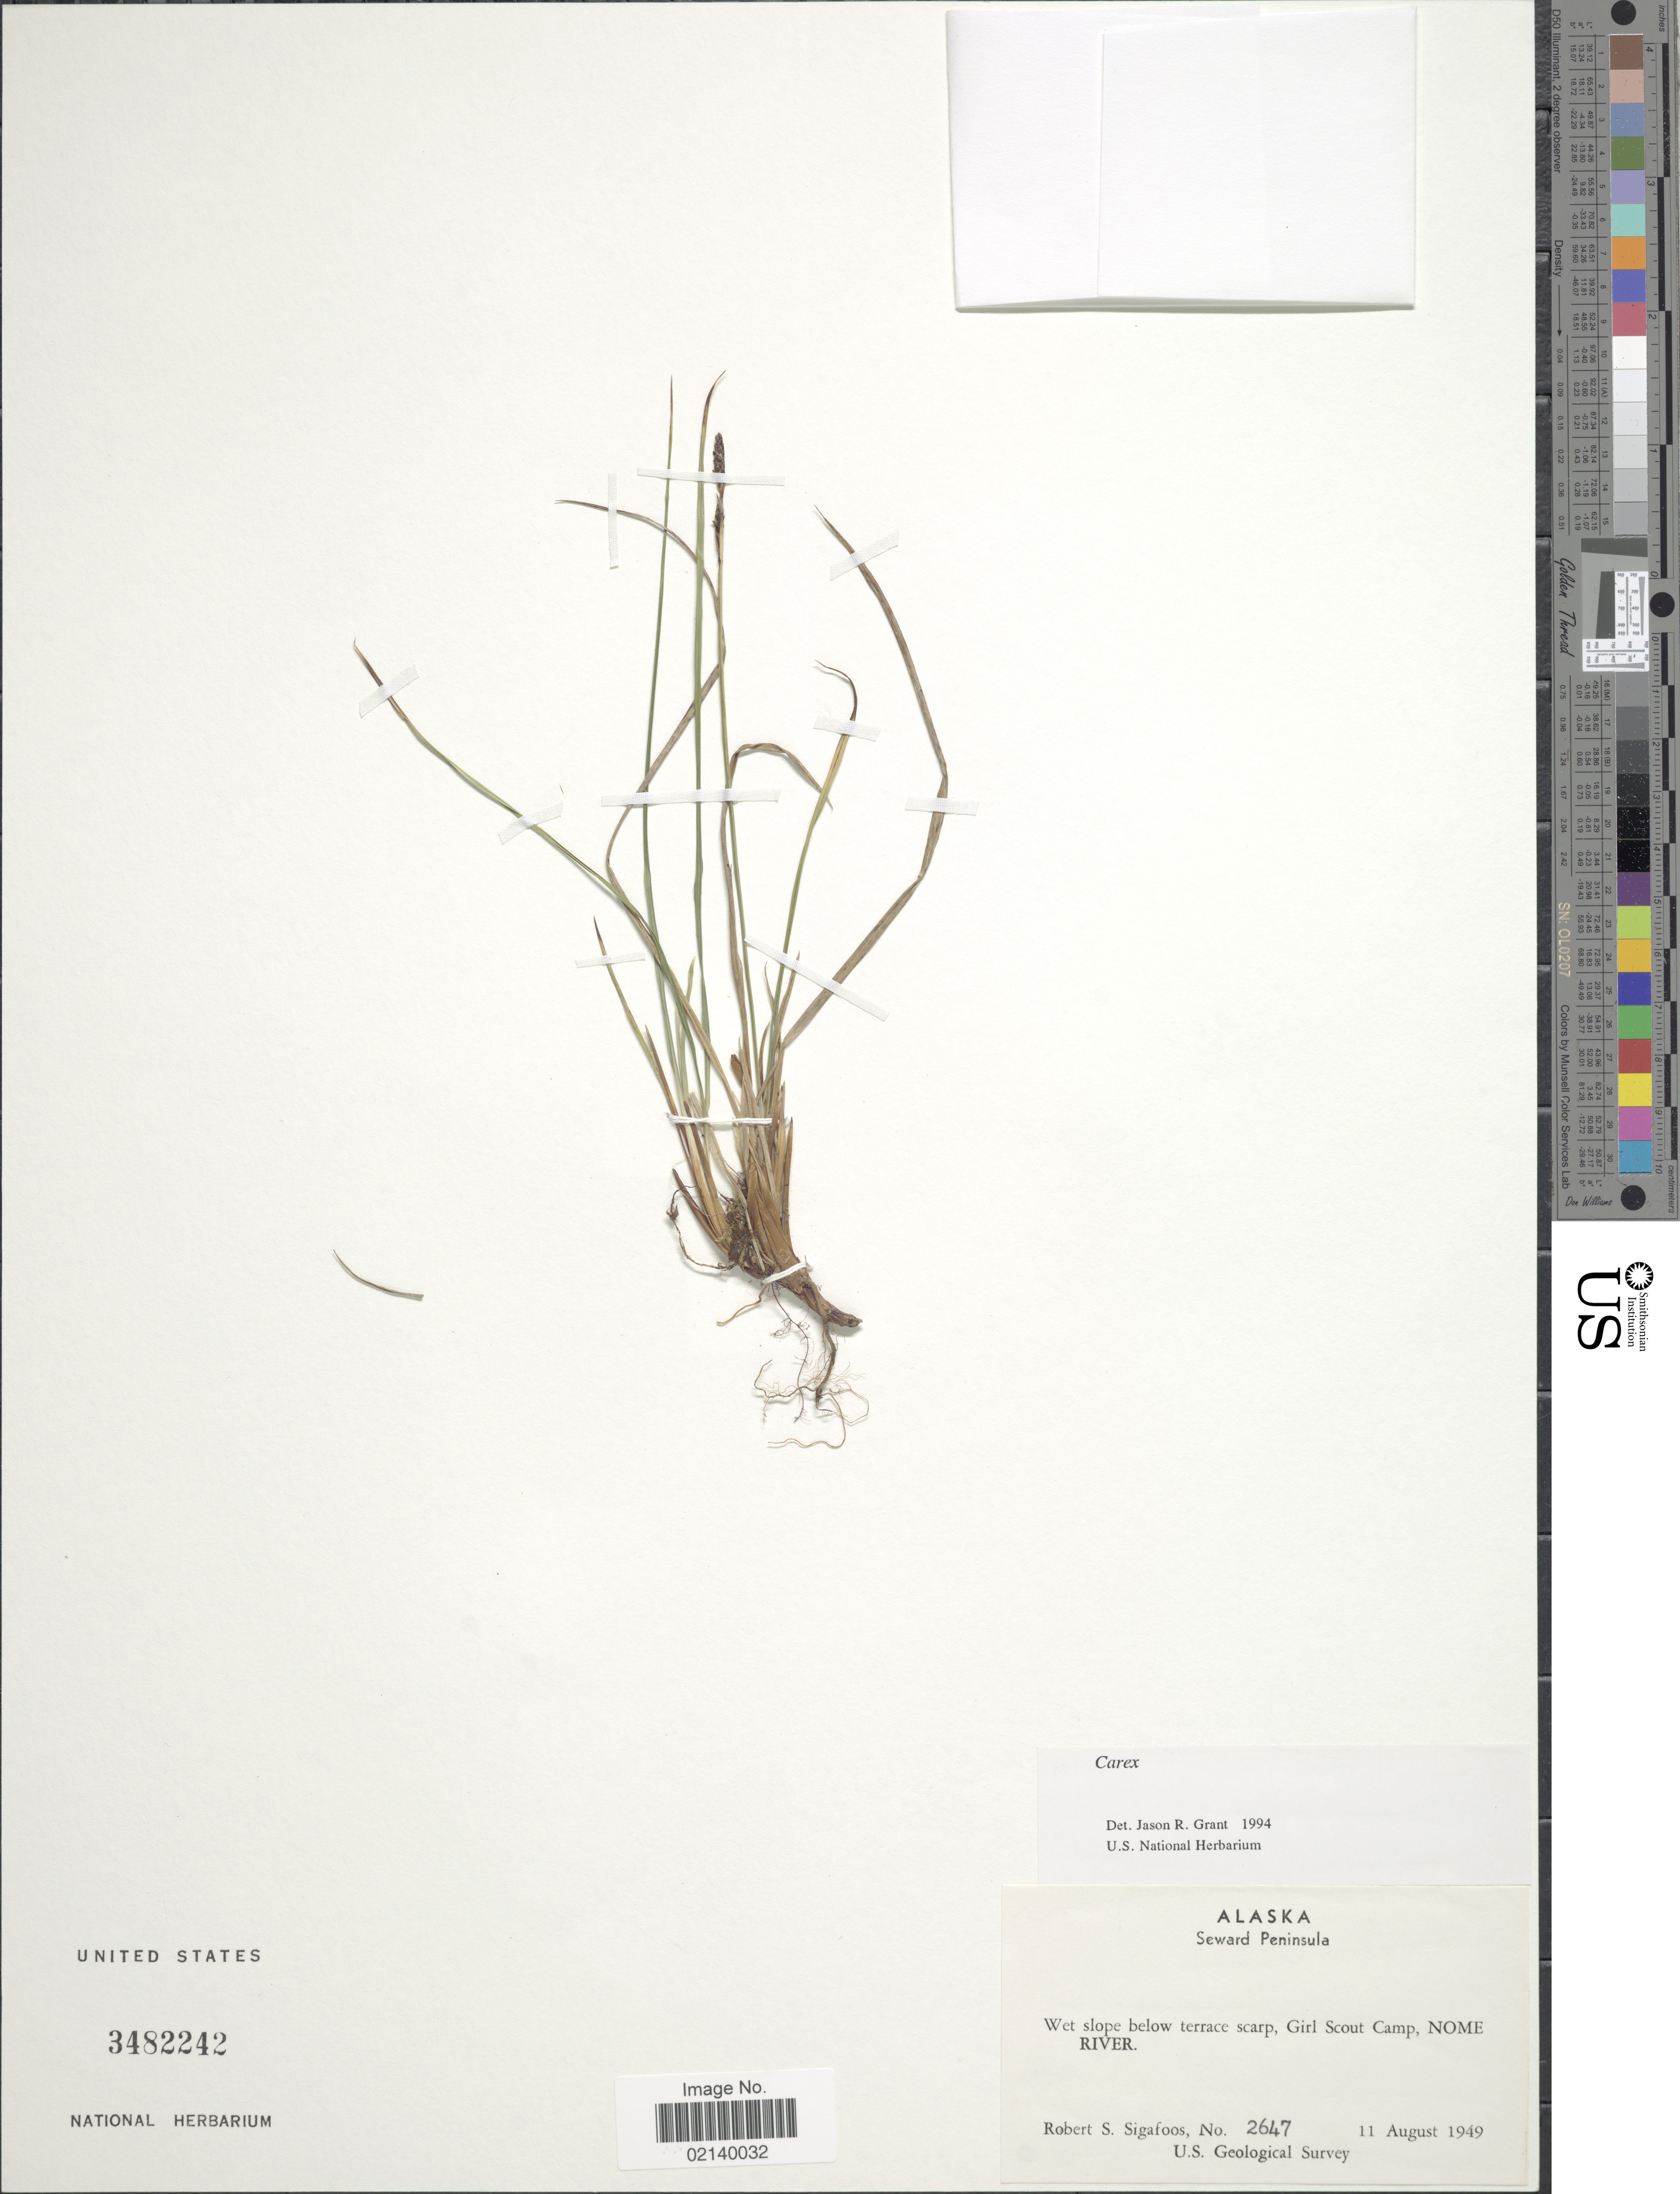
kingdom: Plantae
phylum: Tracheophyta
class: Liliopsida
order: Poales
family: Cyperaceae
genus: Carex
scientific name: Carex sp.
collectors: R. Sigafoos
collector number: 2647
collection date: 1949-08-11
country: United States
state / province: Alaska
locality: Seward Peninsula, wet slope below terrace scarp, Girl Scout Camp, Nome River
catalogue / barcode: US 3482242